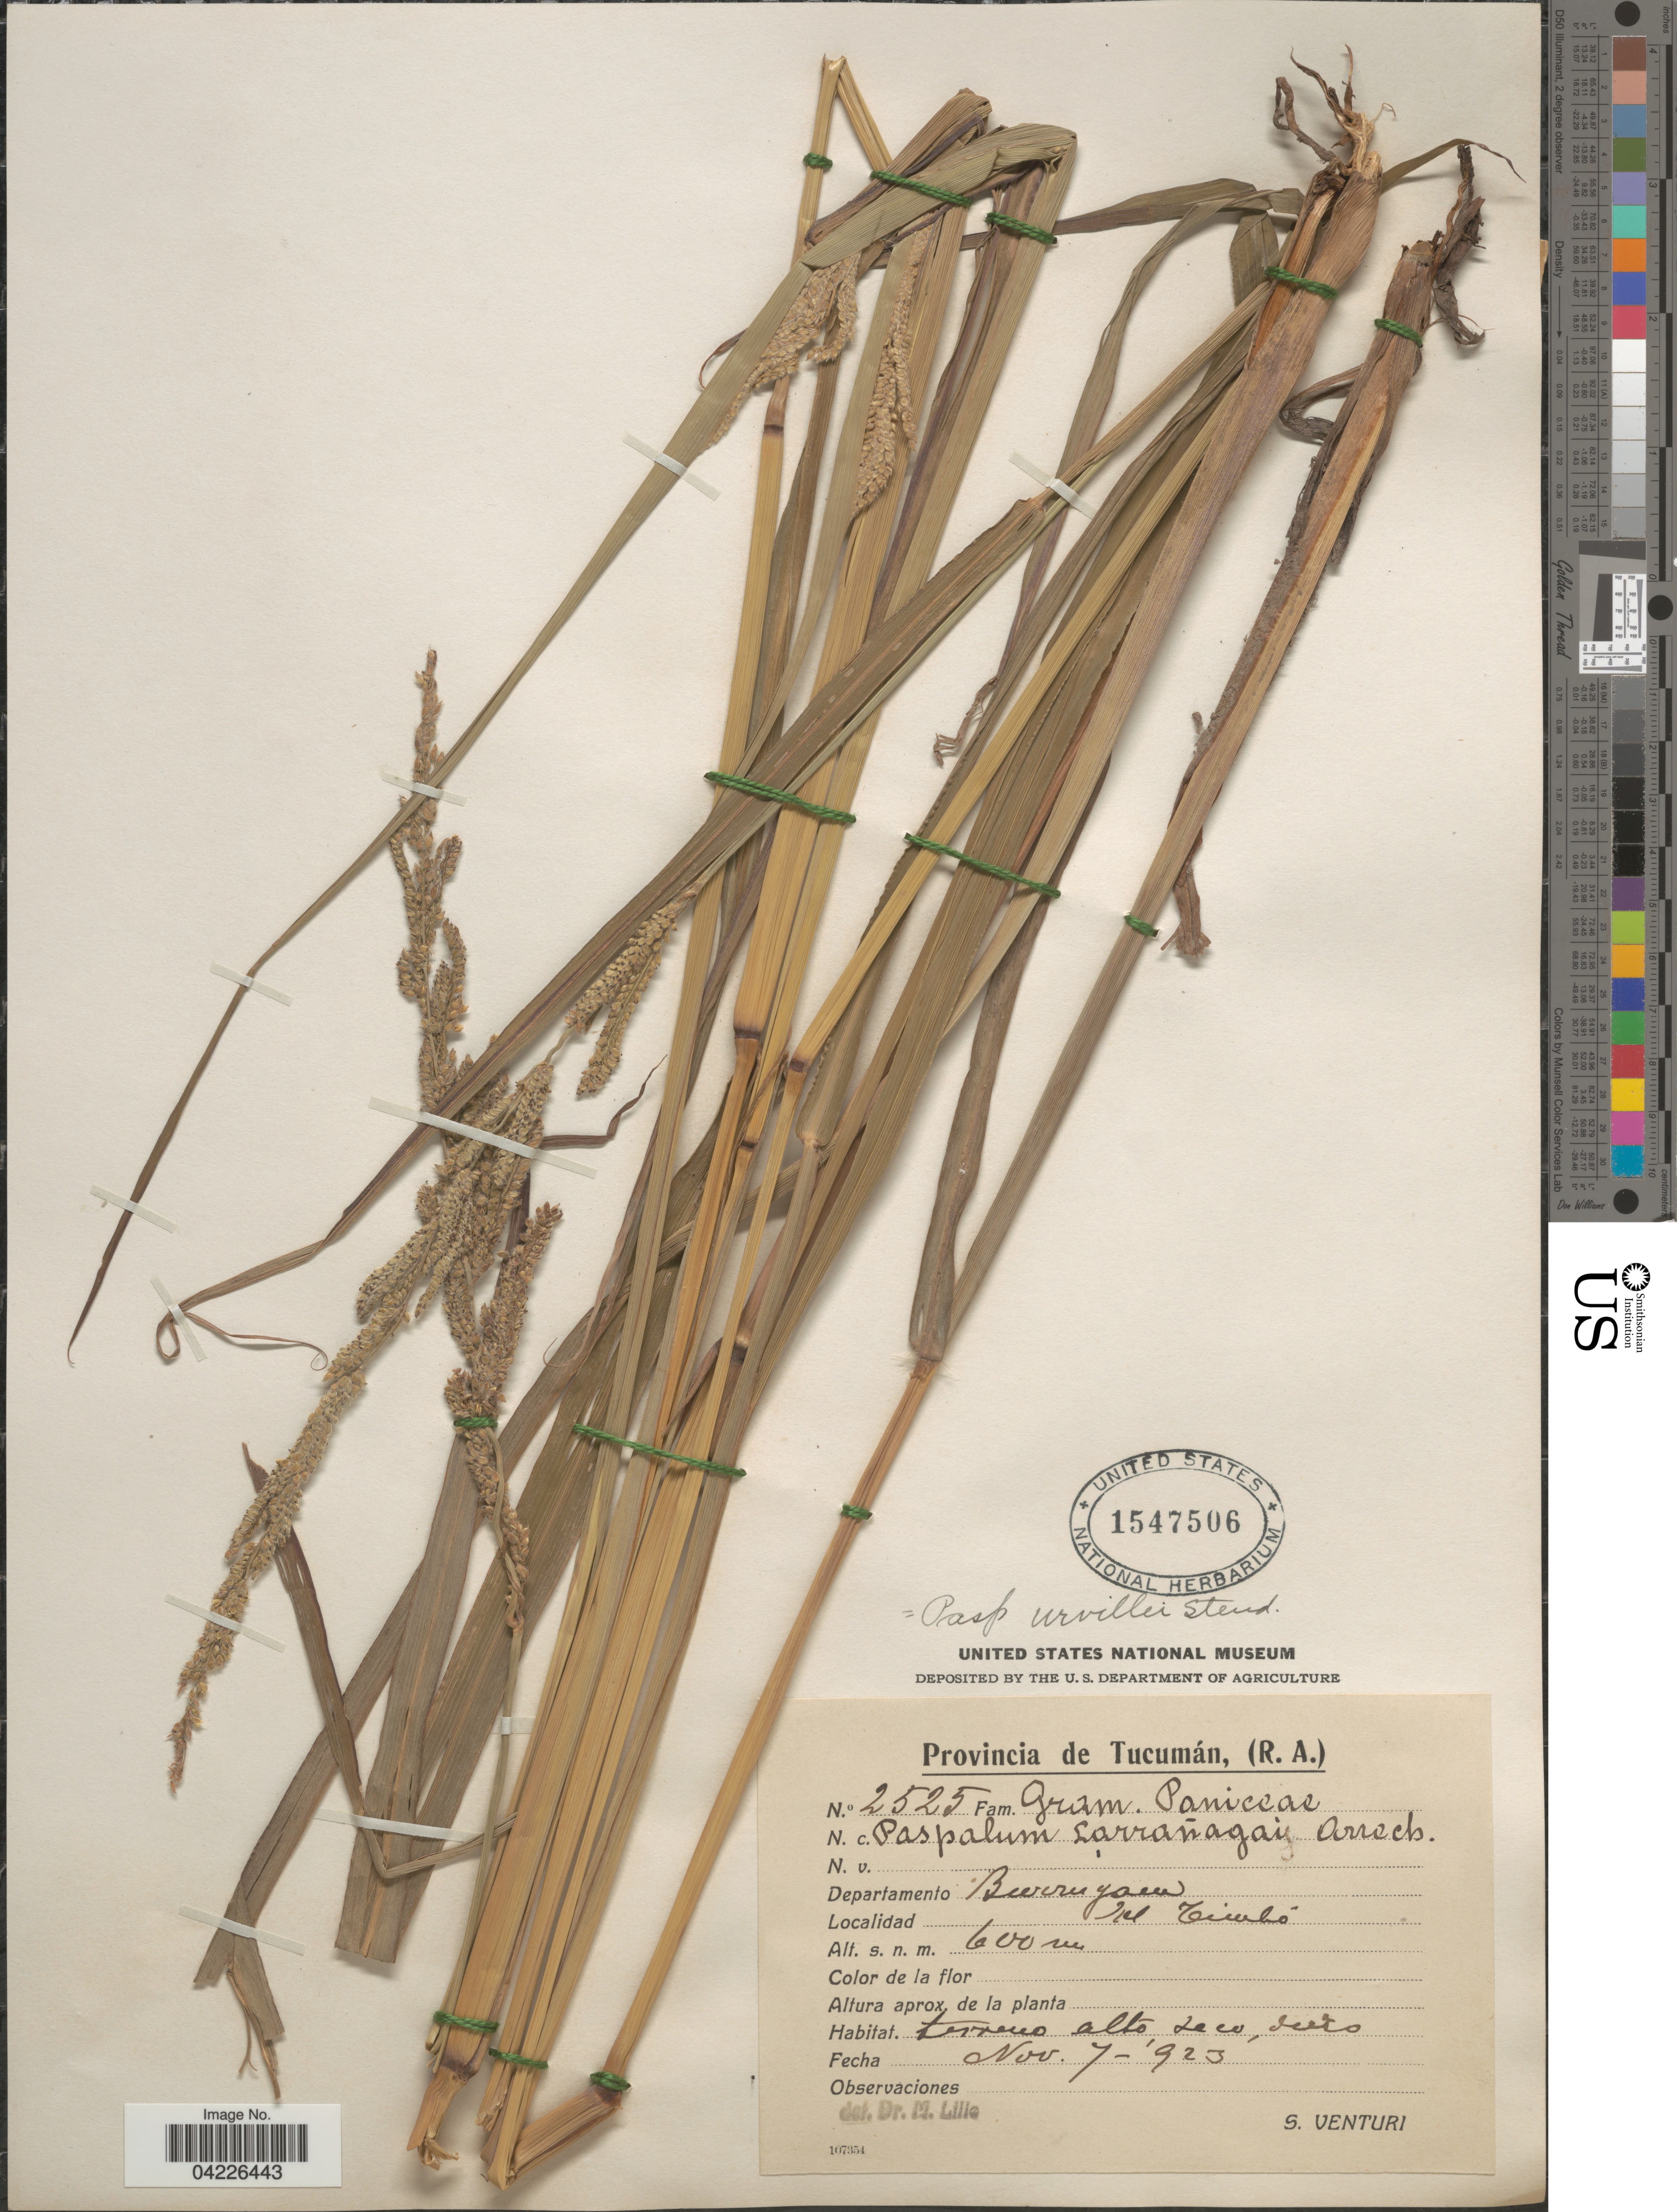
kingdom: Plantae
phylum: Tracheophyta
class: Liliopsida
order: Poales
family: Poaceae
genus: Paspalum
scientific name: Paspalum urvillei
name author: Steud.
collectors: S. Venturi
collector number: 2525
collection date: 1923-11-07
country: Argentina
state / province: Tucuman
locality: Departamento Burruyacu. El Timbó.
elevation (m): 600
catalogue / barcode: US 1547506